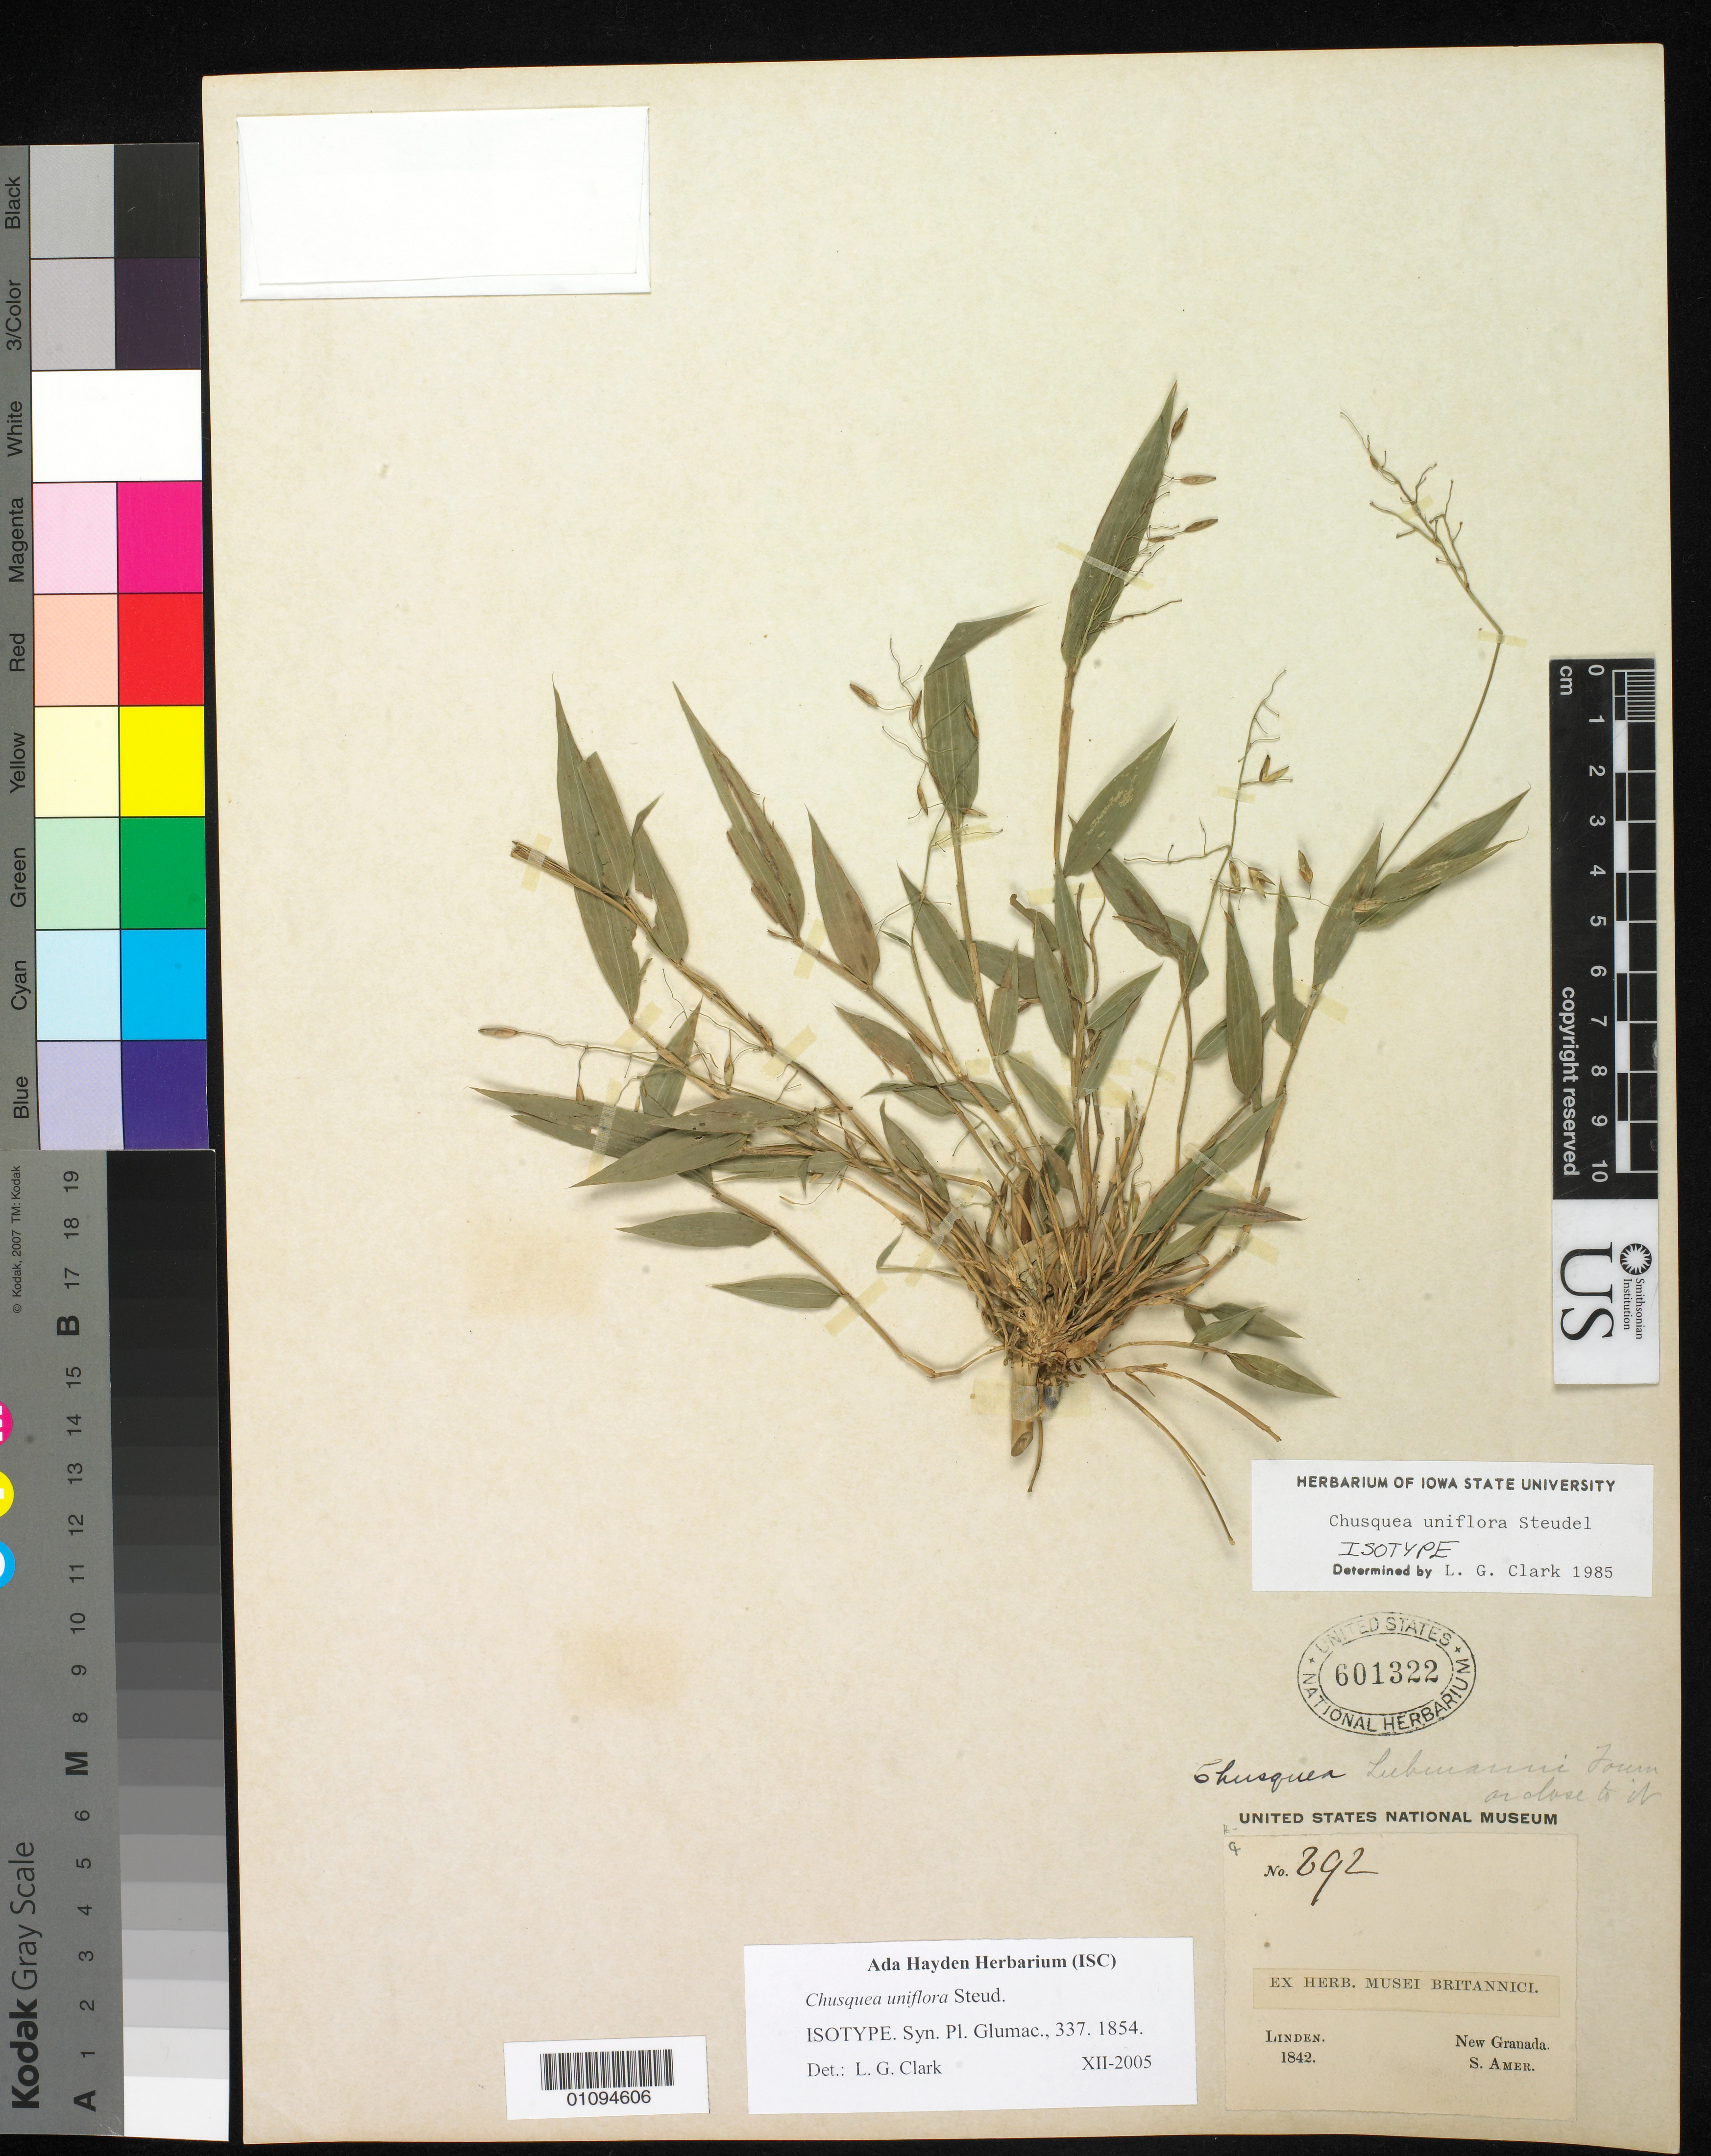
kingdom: Plantae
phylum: Tracheophyta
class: Liliopsida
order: Poales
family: Poaceae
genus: Chusquea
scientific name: Chusquea uniflora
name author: Steud.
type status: Type Collection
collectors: J. Linden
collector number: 892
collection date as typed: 1842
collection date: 1842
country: Colombia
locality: Country as "New Granada"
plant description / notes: Specimen ex herb. Musei Britannici. Annotated by L.G. Clark (2005) as "isotype" but some material of this type (see other duplicates at US) dated 1842, others 1843; syntypes?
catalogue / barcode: US 601322